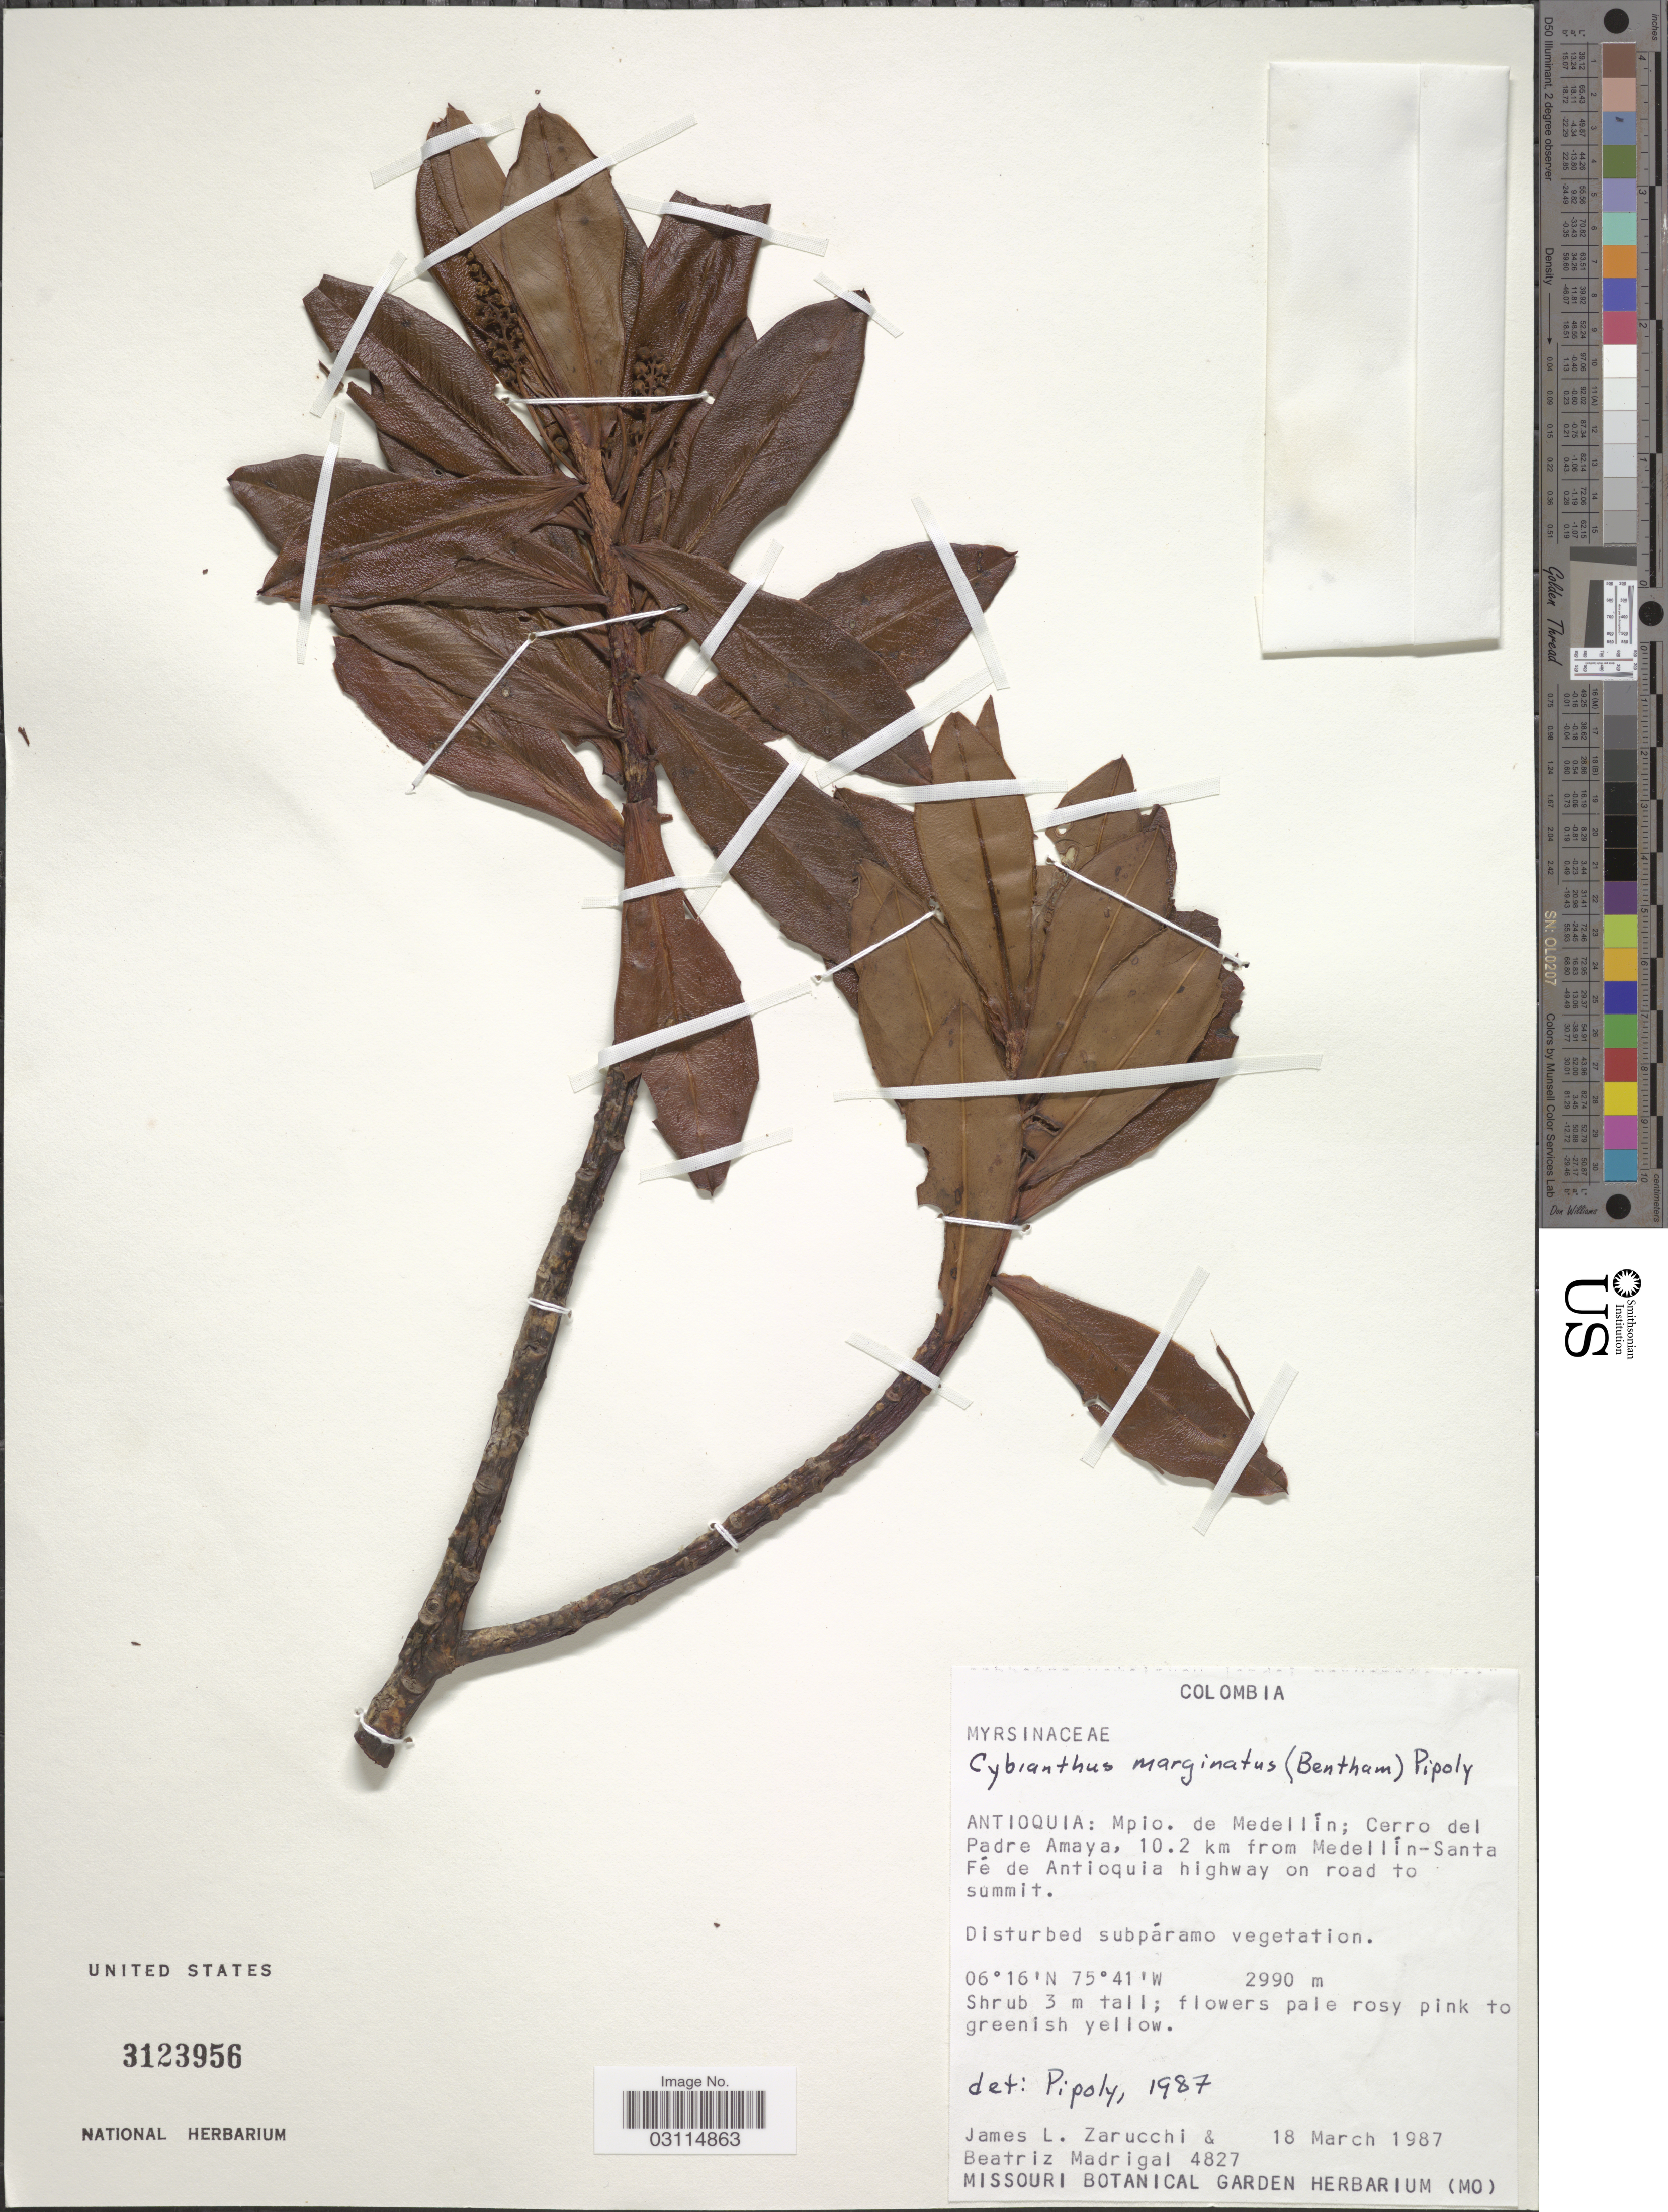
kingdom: Plantae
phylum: Tracheophyta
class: Magnoliopsida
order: Ericales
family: Primulaceae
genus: Cybianthus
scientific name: Cybianthus marginatus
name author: (Benth.) Pipoly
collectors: J. L. Zarucchi & B. E. Madrigal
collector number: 4827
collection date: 1987-03-18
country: Colombia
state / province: Antioquia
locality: Mpio. de Medellín; Cerro del Padre Amaya, 10.2 km from Medellín-Santa Fé de Antioquia highway on road to summit.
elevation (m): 2990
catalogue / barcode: US 3123956